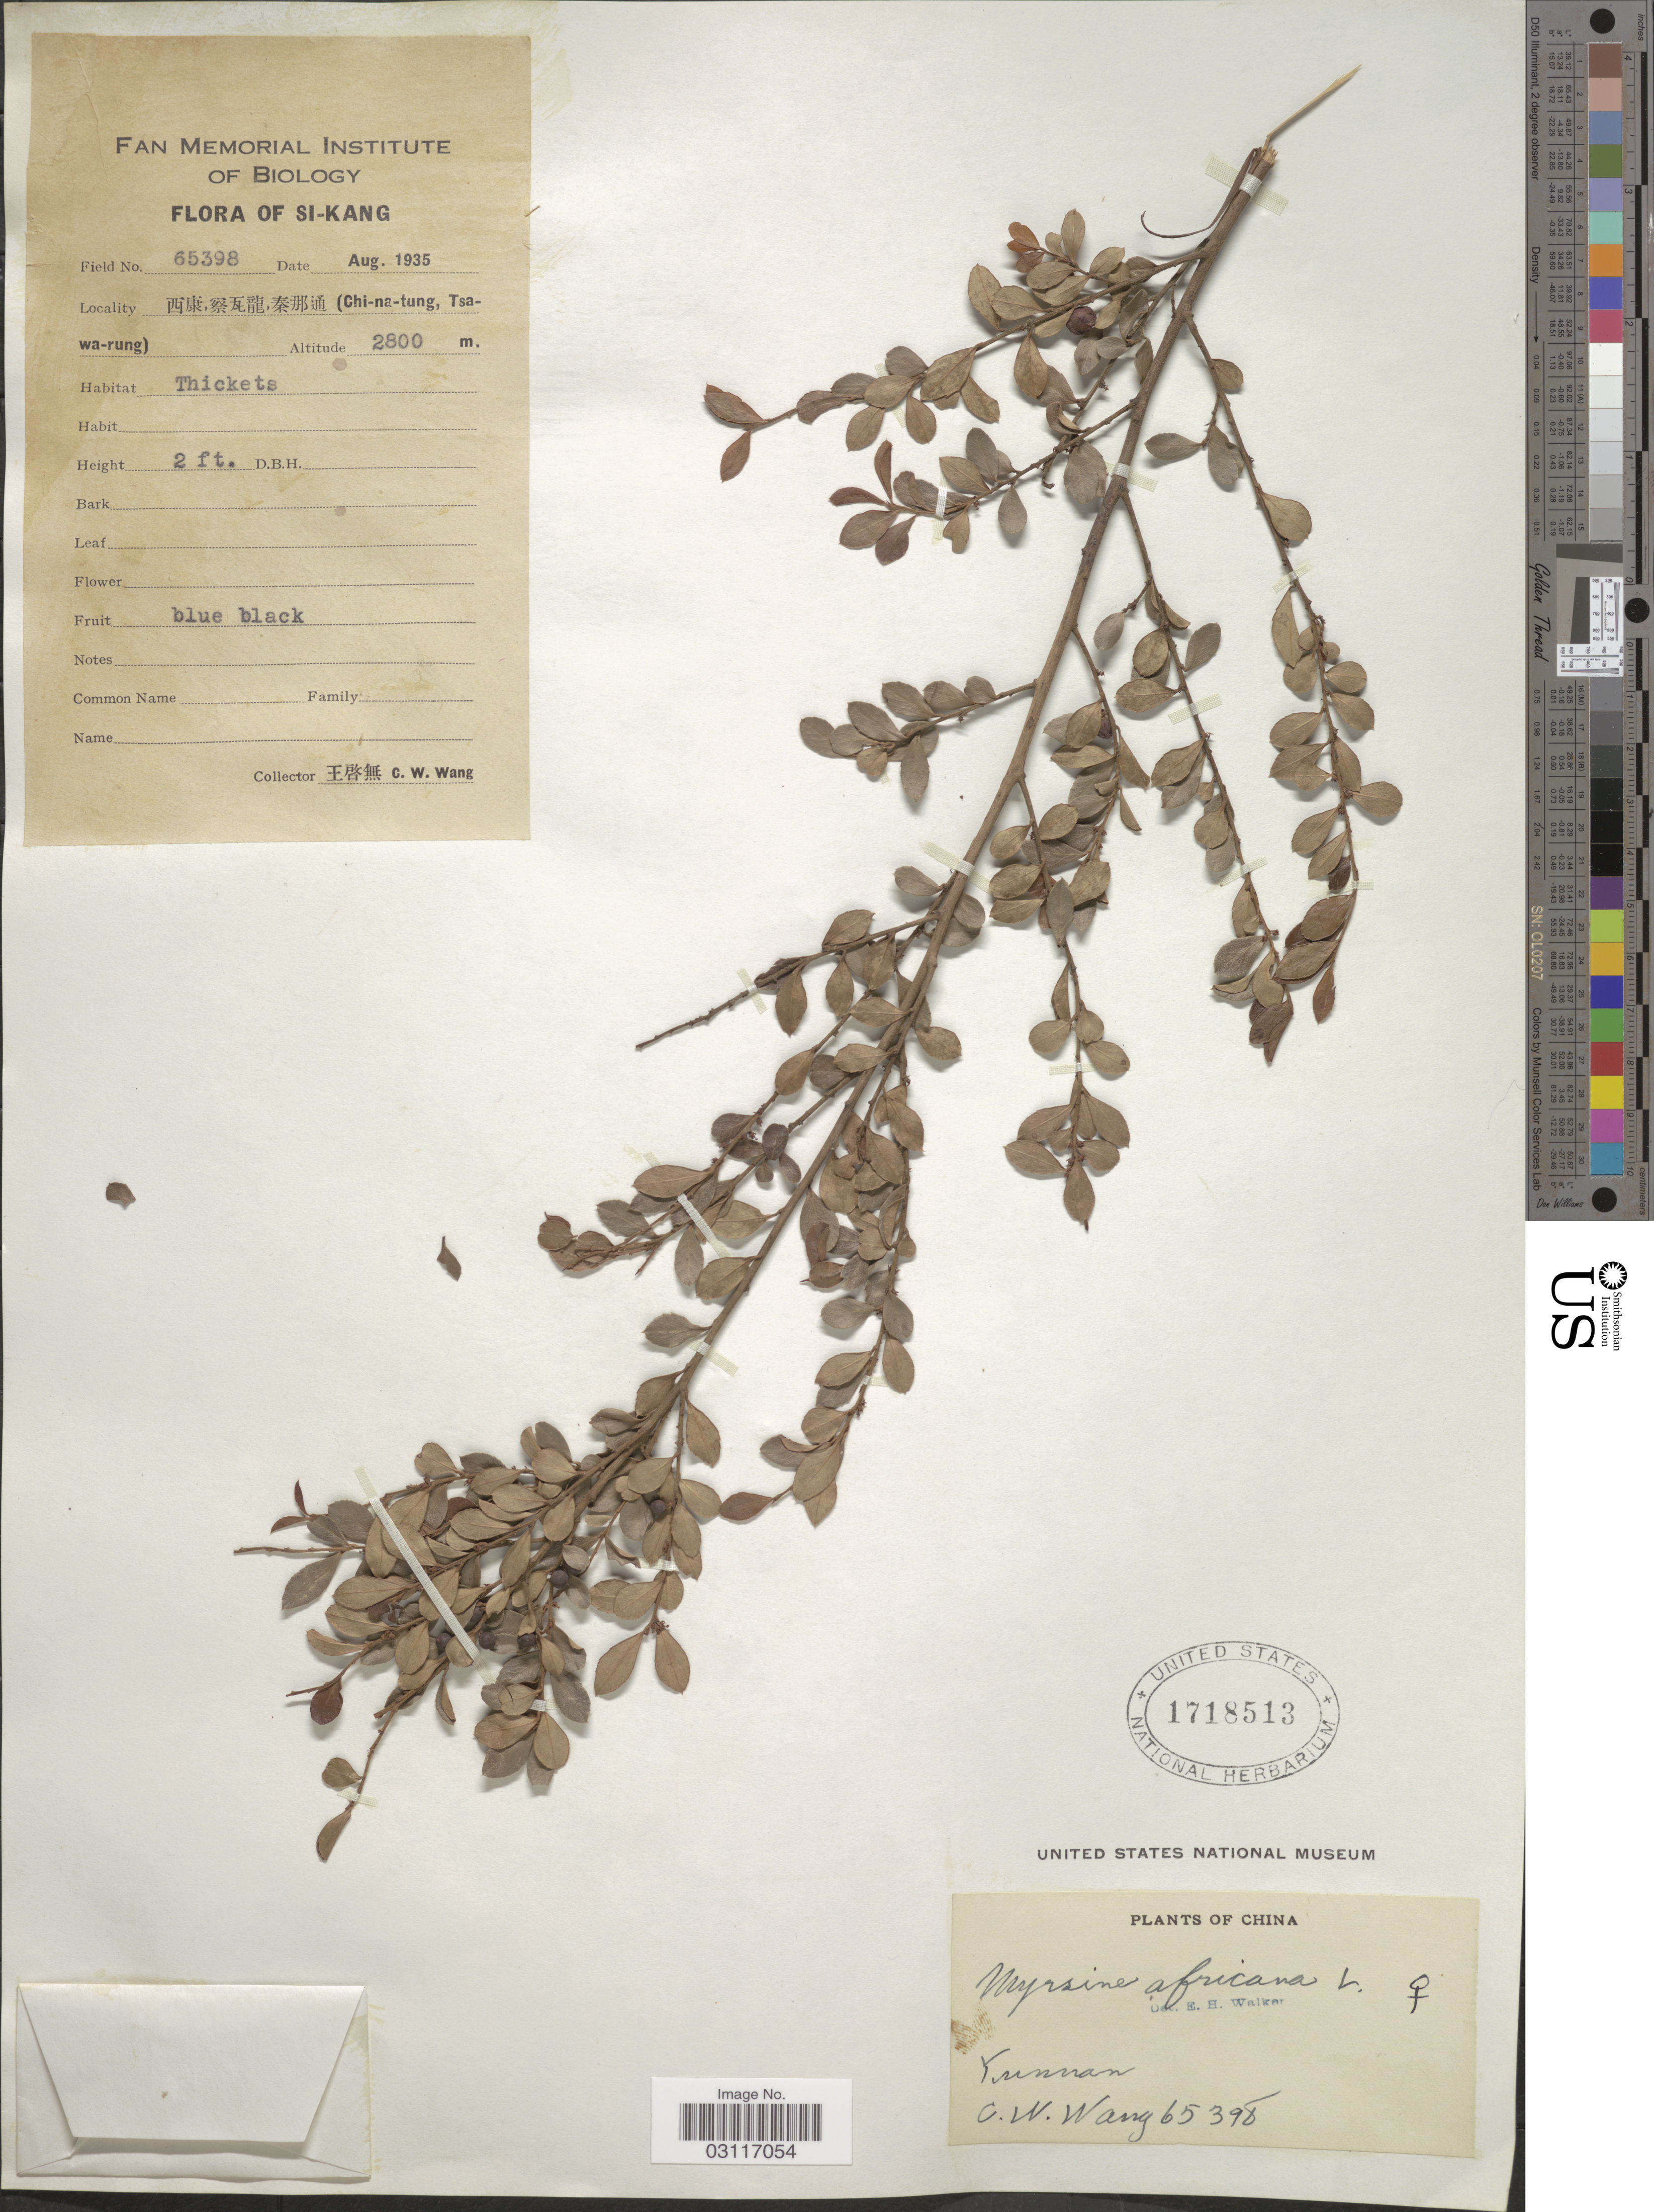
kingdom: Plantae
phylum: Tracheophyta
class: Magnoliopsida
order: Ericales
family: Primulaceae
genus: Myrsine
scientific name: Myrsine africana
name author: L.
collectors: C. W. Wang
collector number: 65398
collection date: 1935-08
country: China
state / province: Yunnan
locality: Si-Kang. Chi-na-tung, Tsa-wa-rung.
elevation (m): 2800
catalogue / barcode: US 1718513